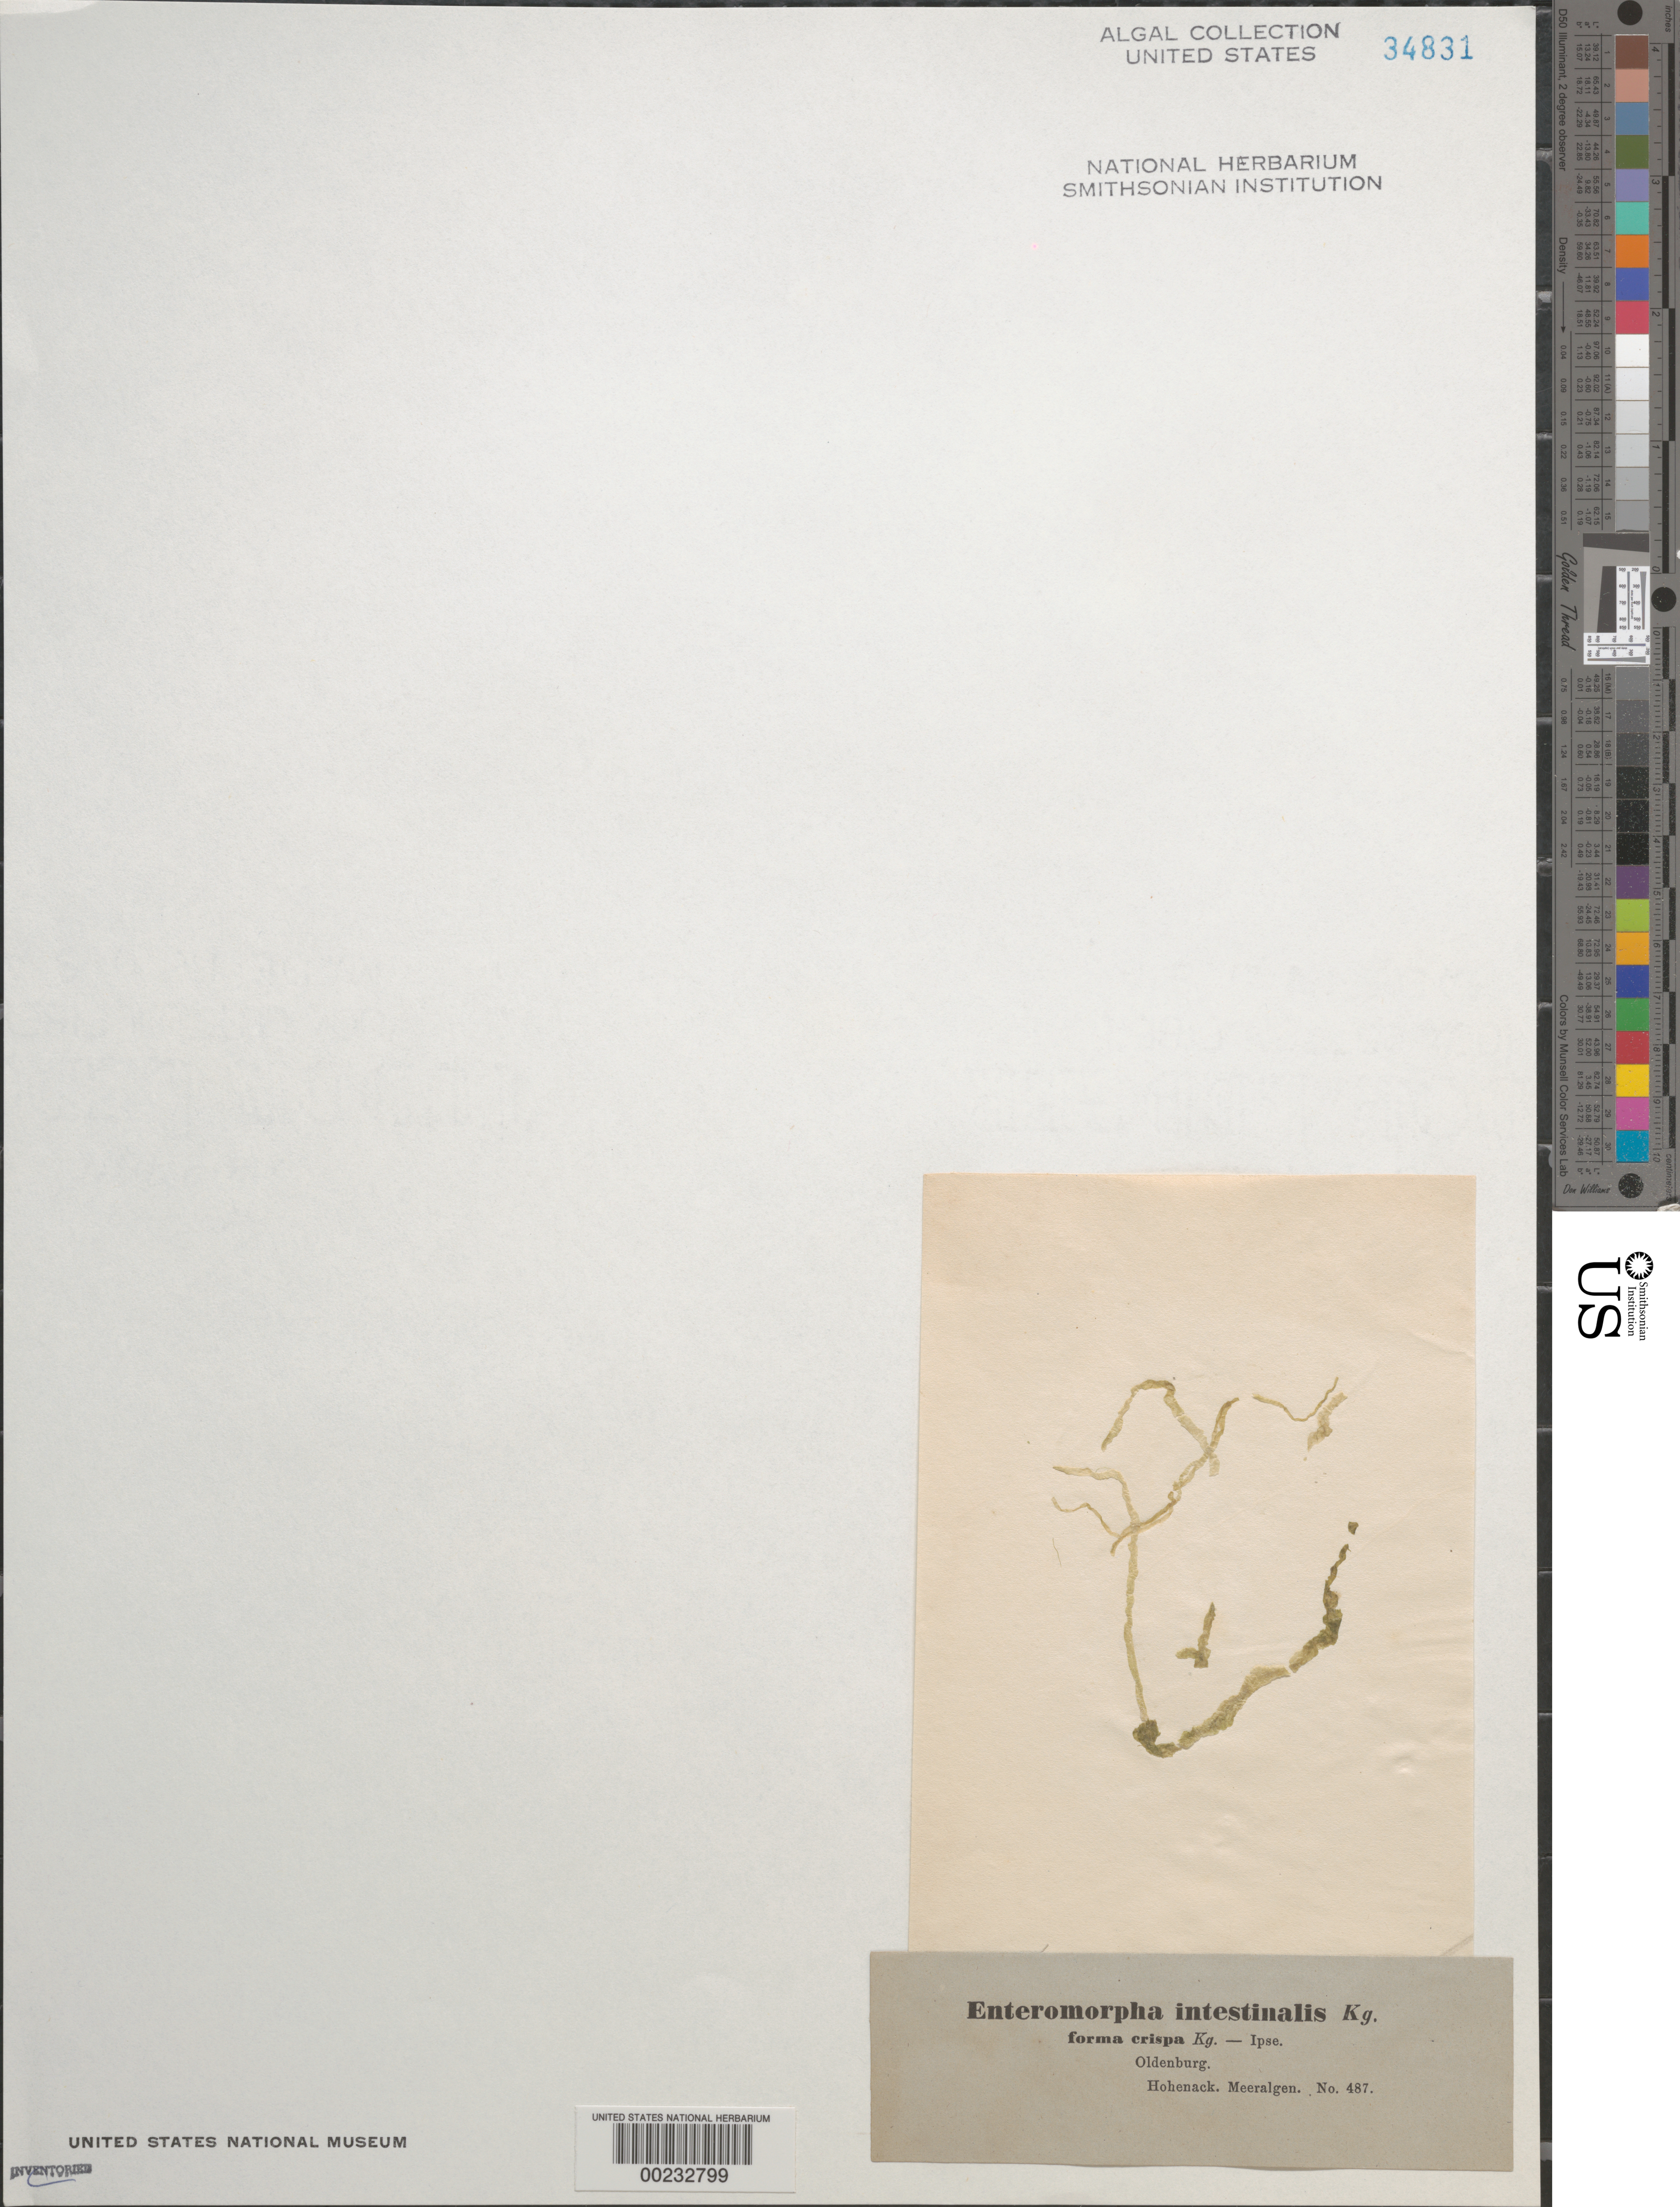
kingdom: Plantae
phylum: Chlorophyta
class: Ulvophyceae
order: Ulvales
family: Ulvaceae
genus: Enteromorpha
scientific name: Enteromorpha intestinalis f. crispa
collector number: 487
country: Germany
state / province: Niedersachsen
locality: Oldenburg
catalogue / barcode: US 34831